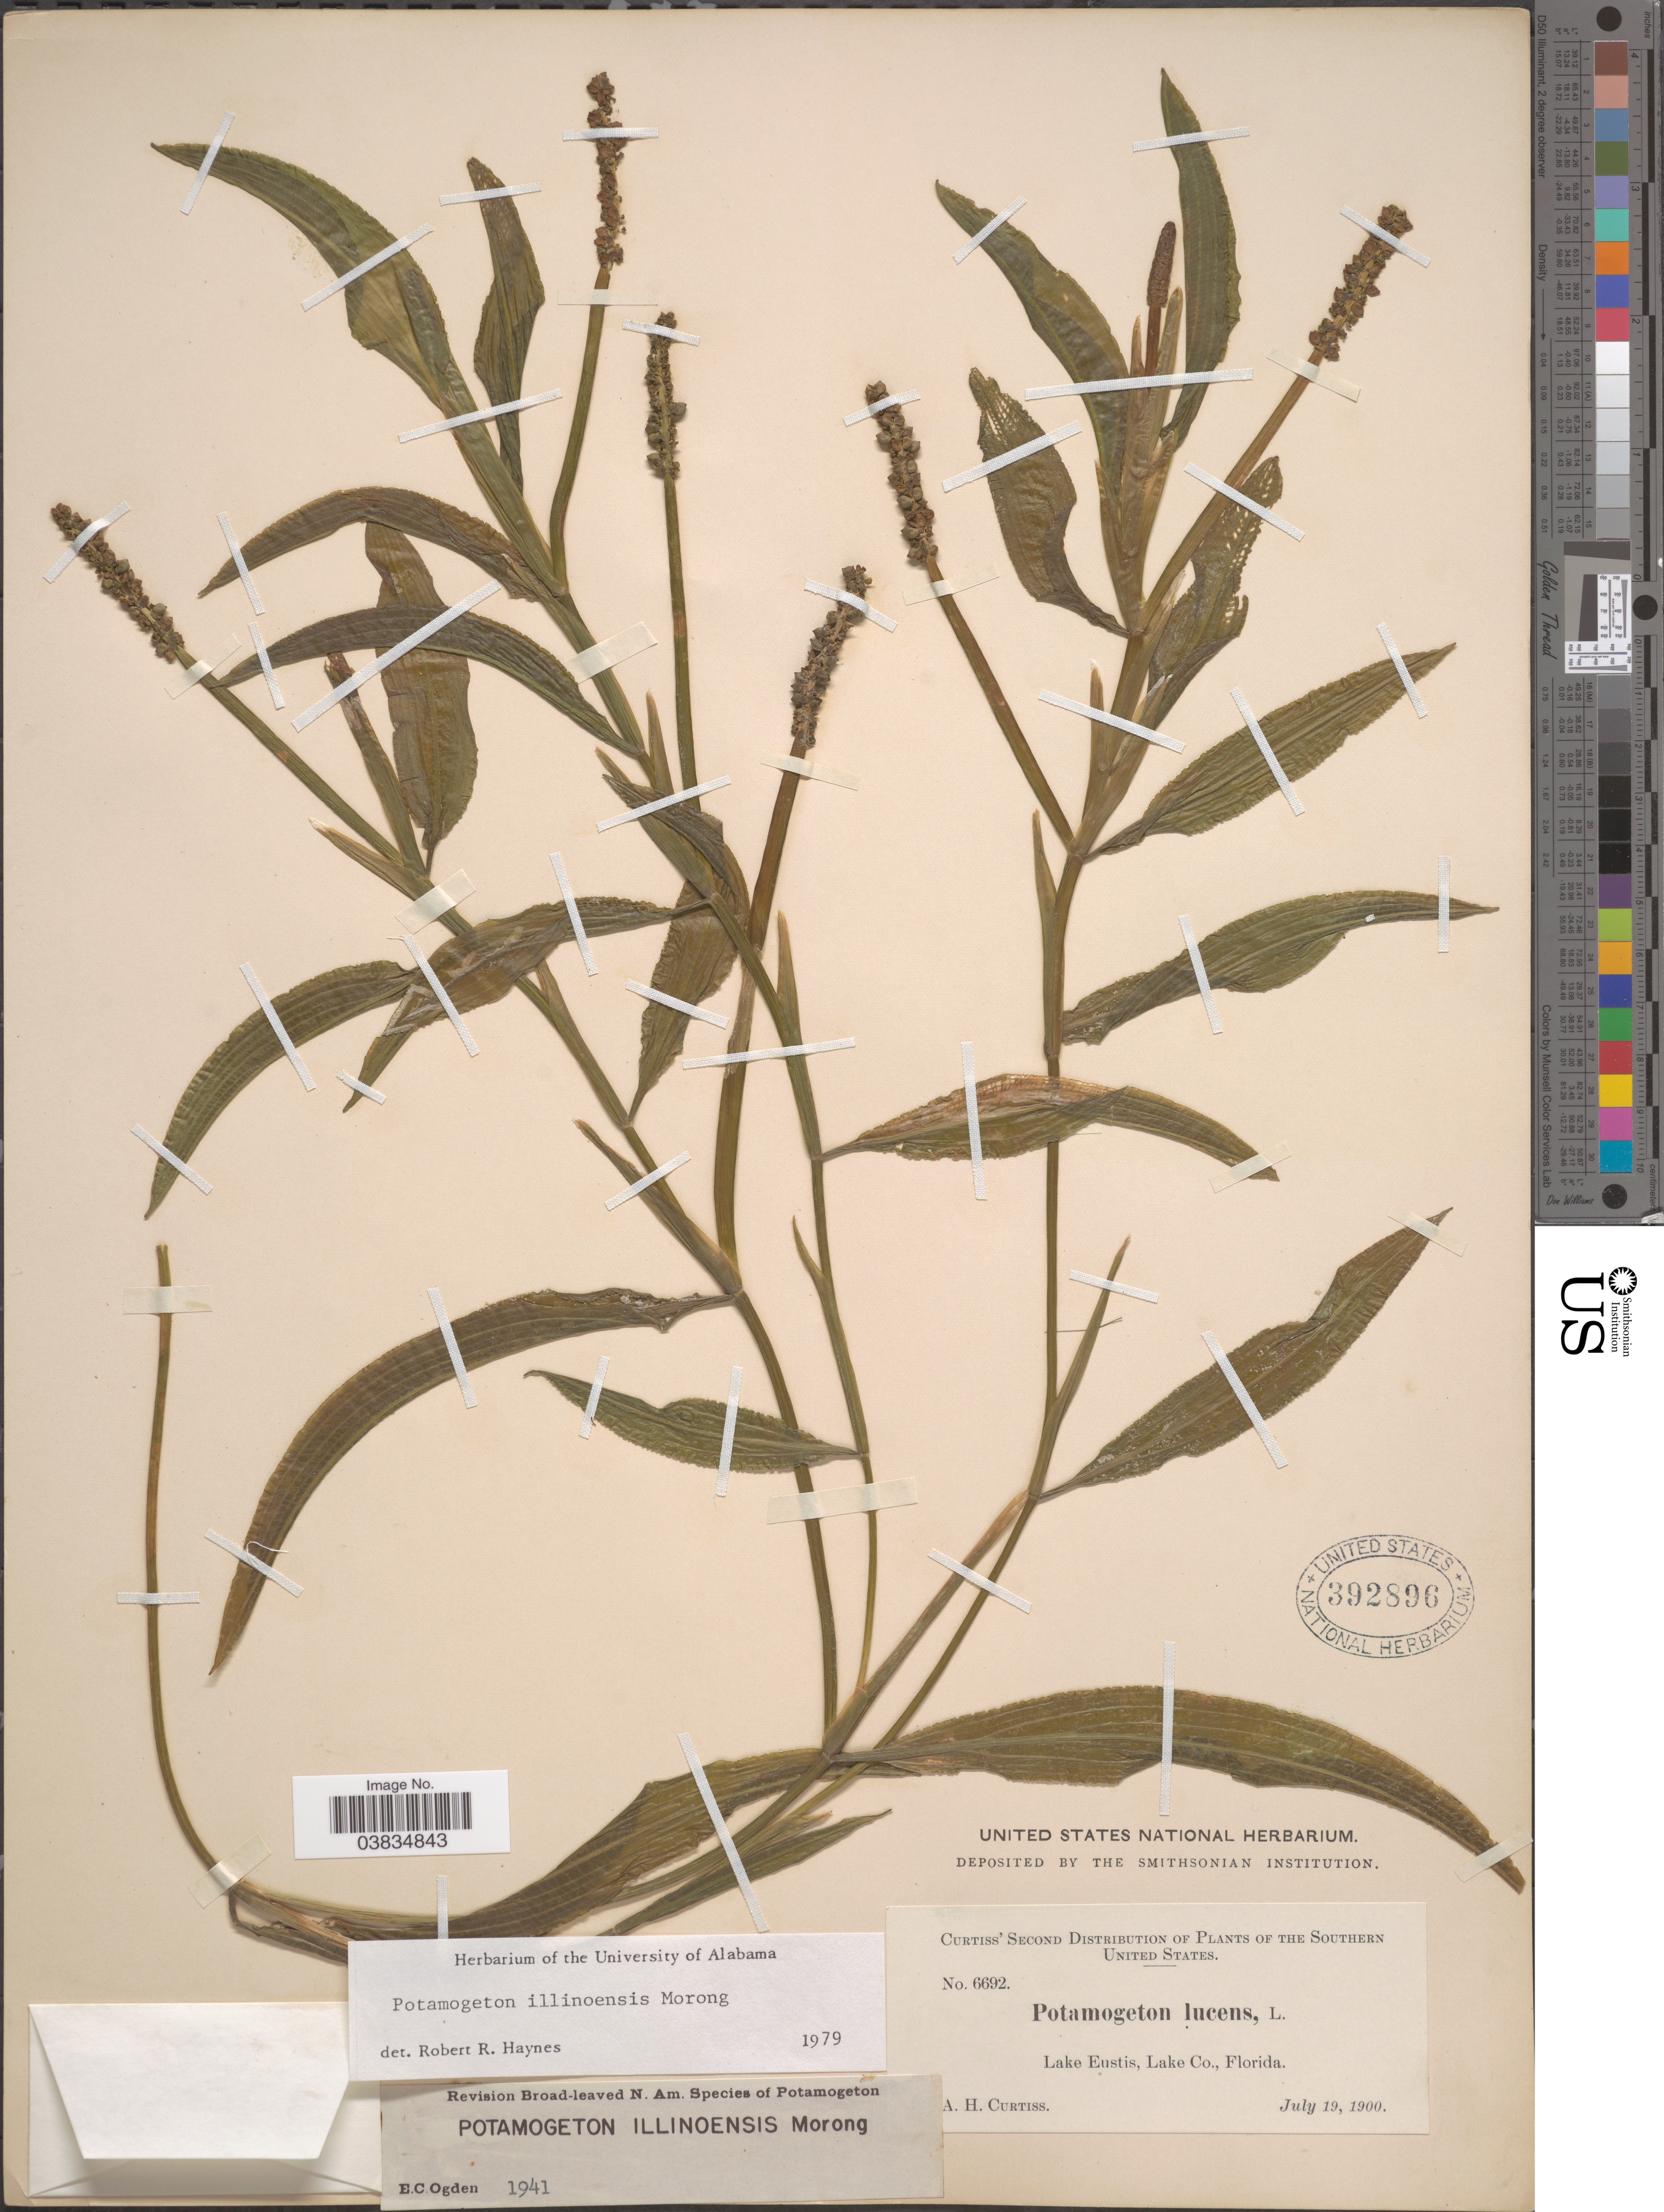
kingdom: Plantae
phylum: Tracheophyta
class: Liliopsida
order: Alismatales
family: Potamogetonaceae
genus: Potamogeton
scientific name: Potamogeton illinoensis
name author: Morong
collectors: A. Curtis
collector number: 6692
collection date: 1900-07-19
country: United States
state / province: Florida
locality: Soutern United States. Lake Eustis, Lake Co.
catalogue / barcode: US 392896